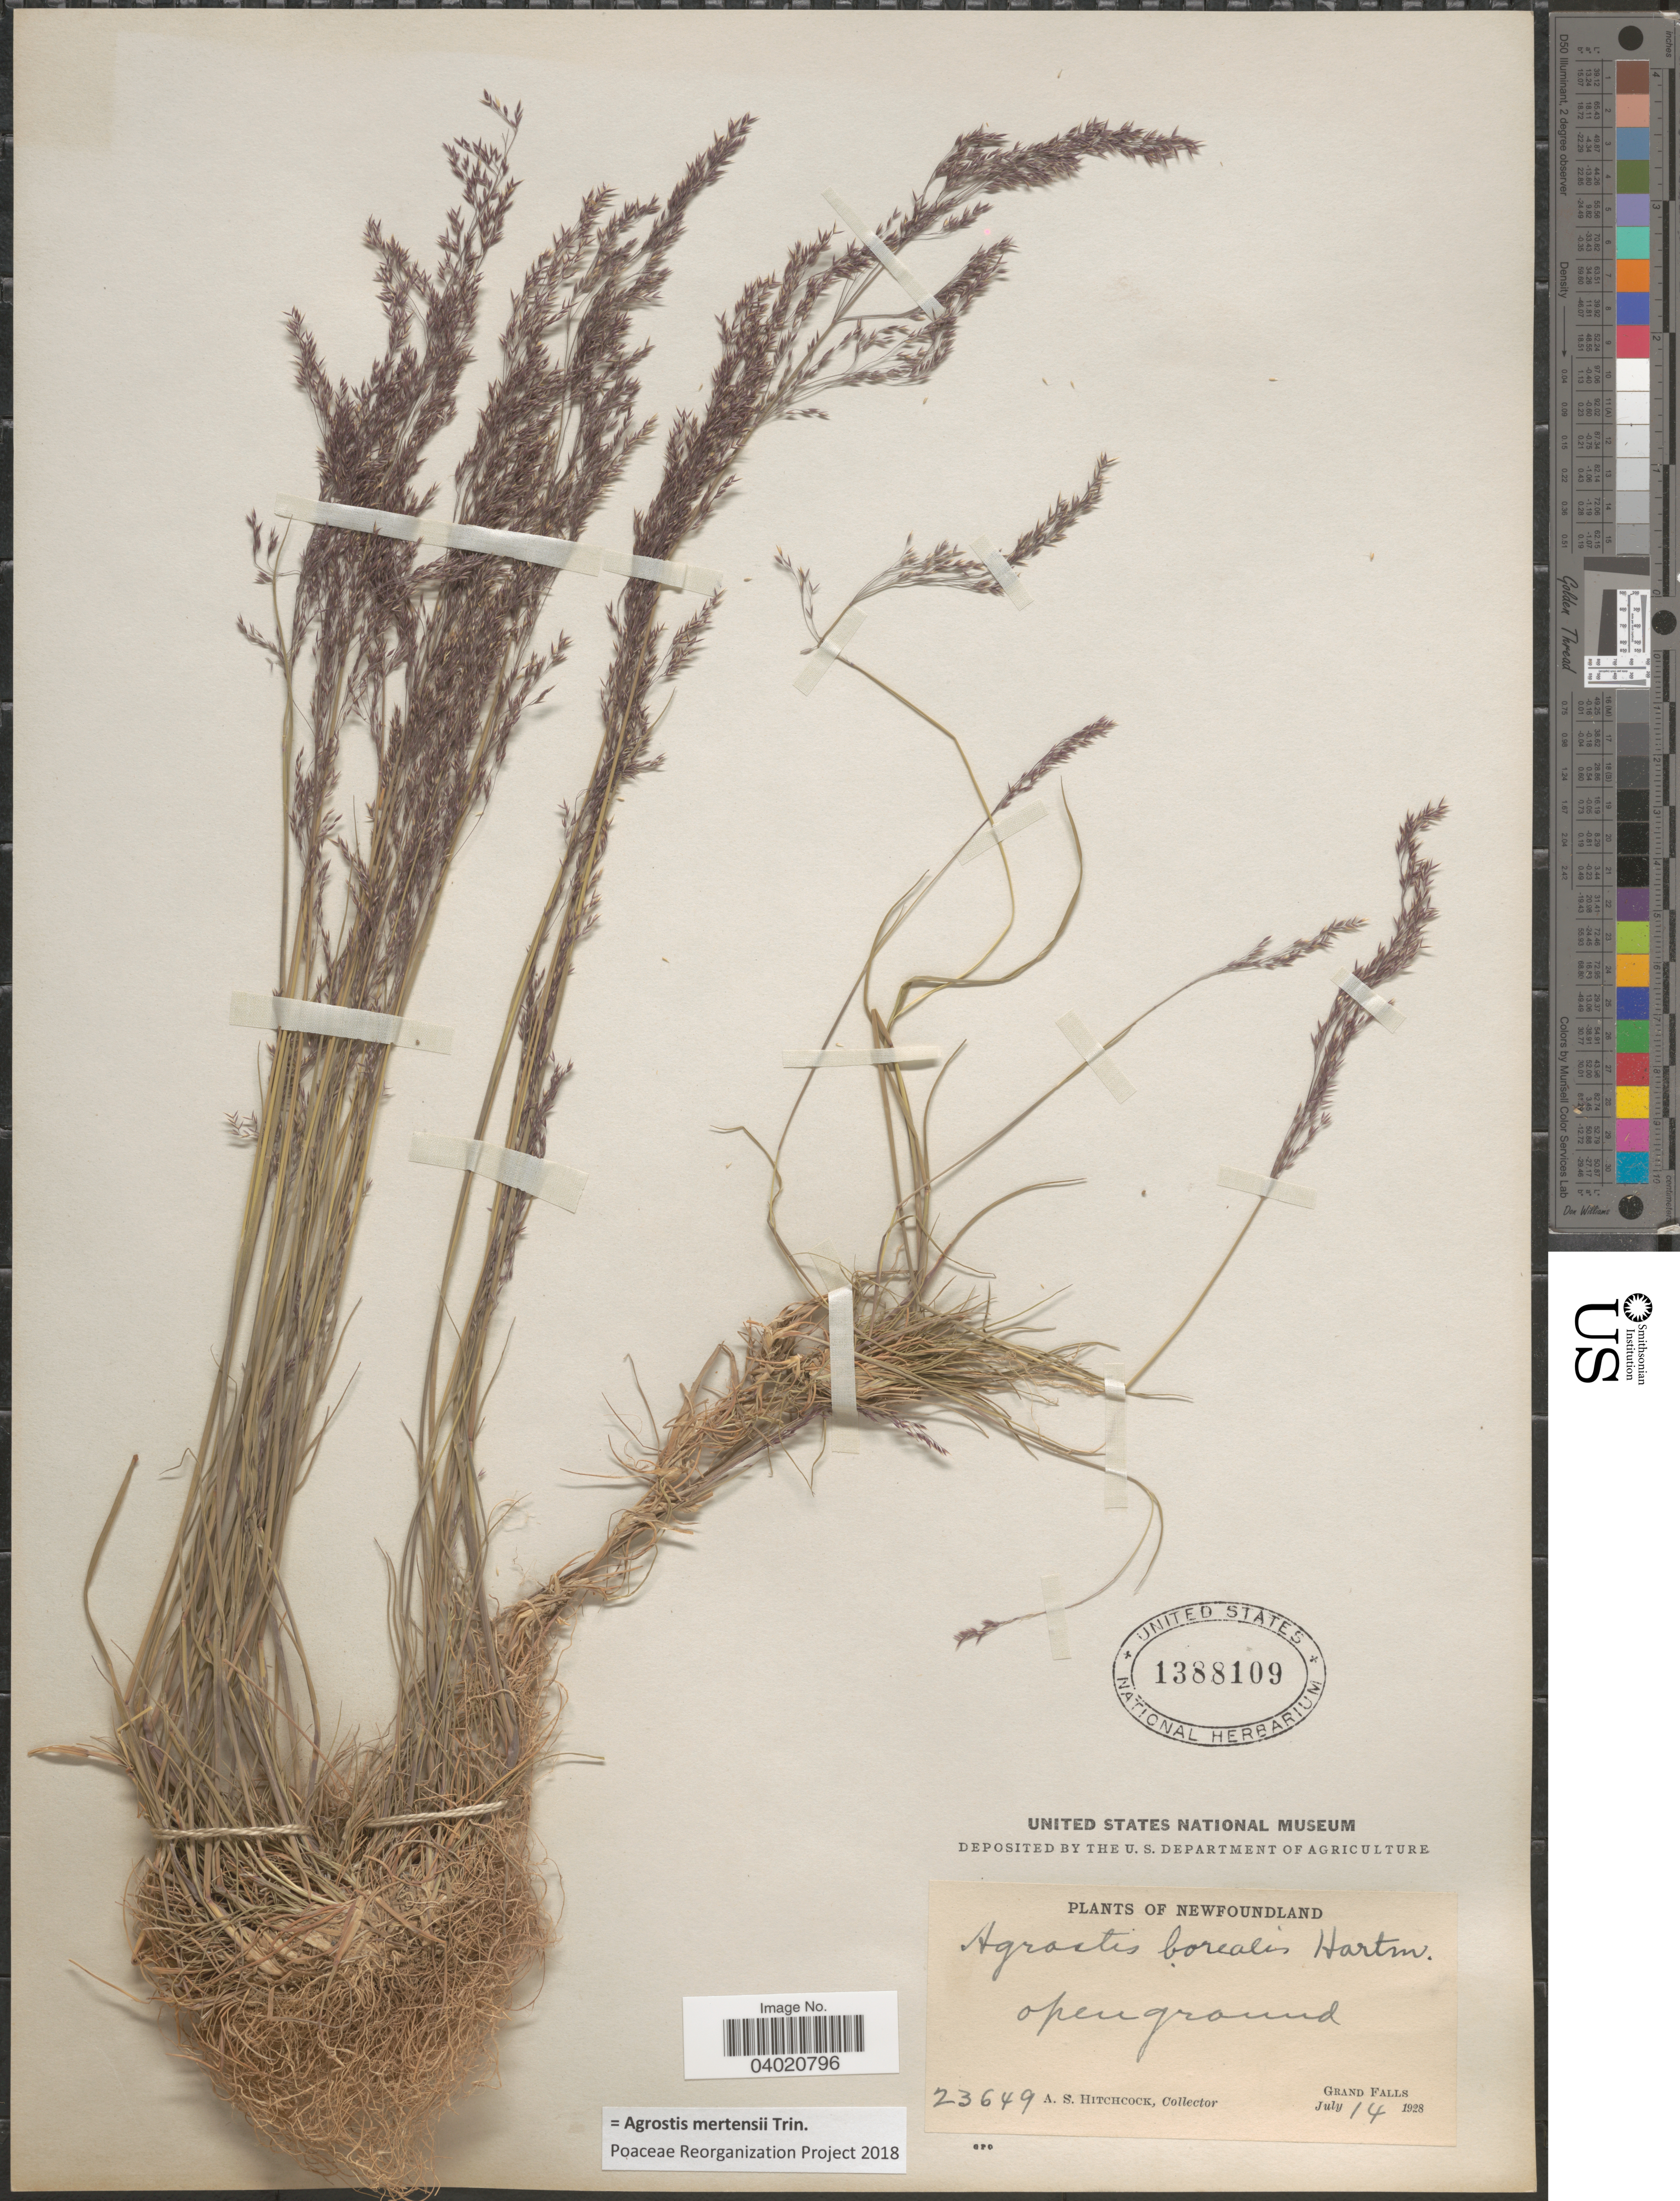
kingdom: Plantae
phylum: Tracheophyta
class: Liliopsida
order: Poales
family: Poaceae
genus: Agrostis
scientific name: Agrostis mertensii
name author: Trin.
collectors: A. S. Hitchcock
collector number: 23649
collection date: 1928-07-14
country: Canada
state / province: Newfoundland and Labrador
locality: Grand Falls.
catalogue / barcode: US 1388109